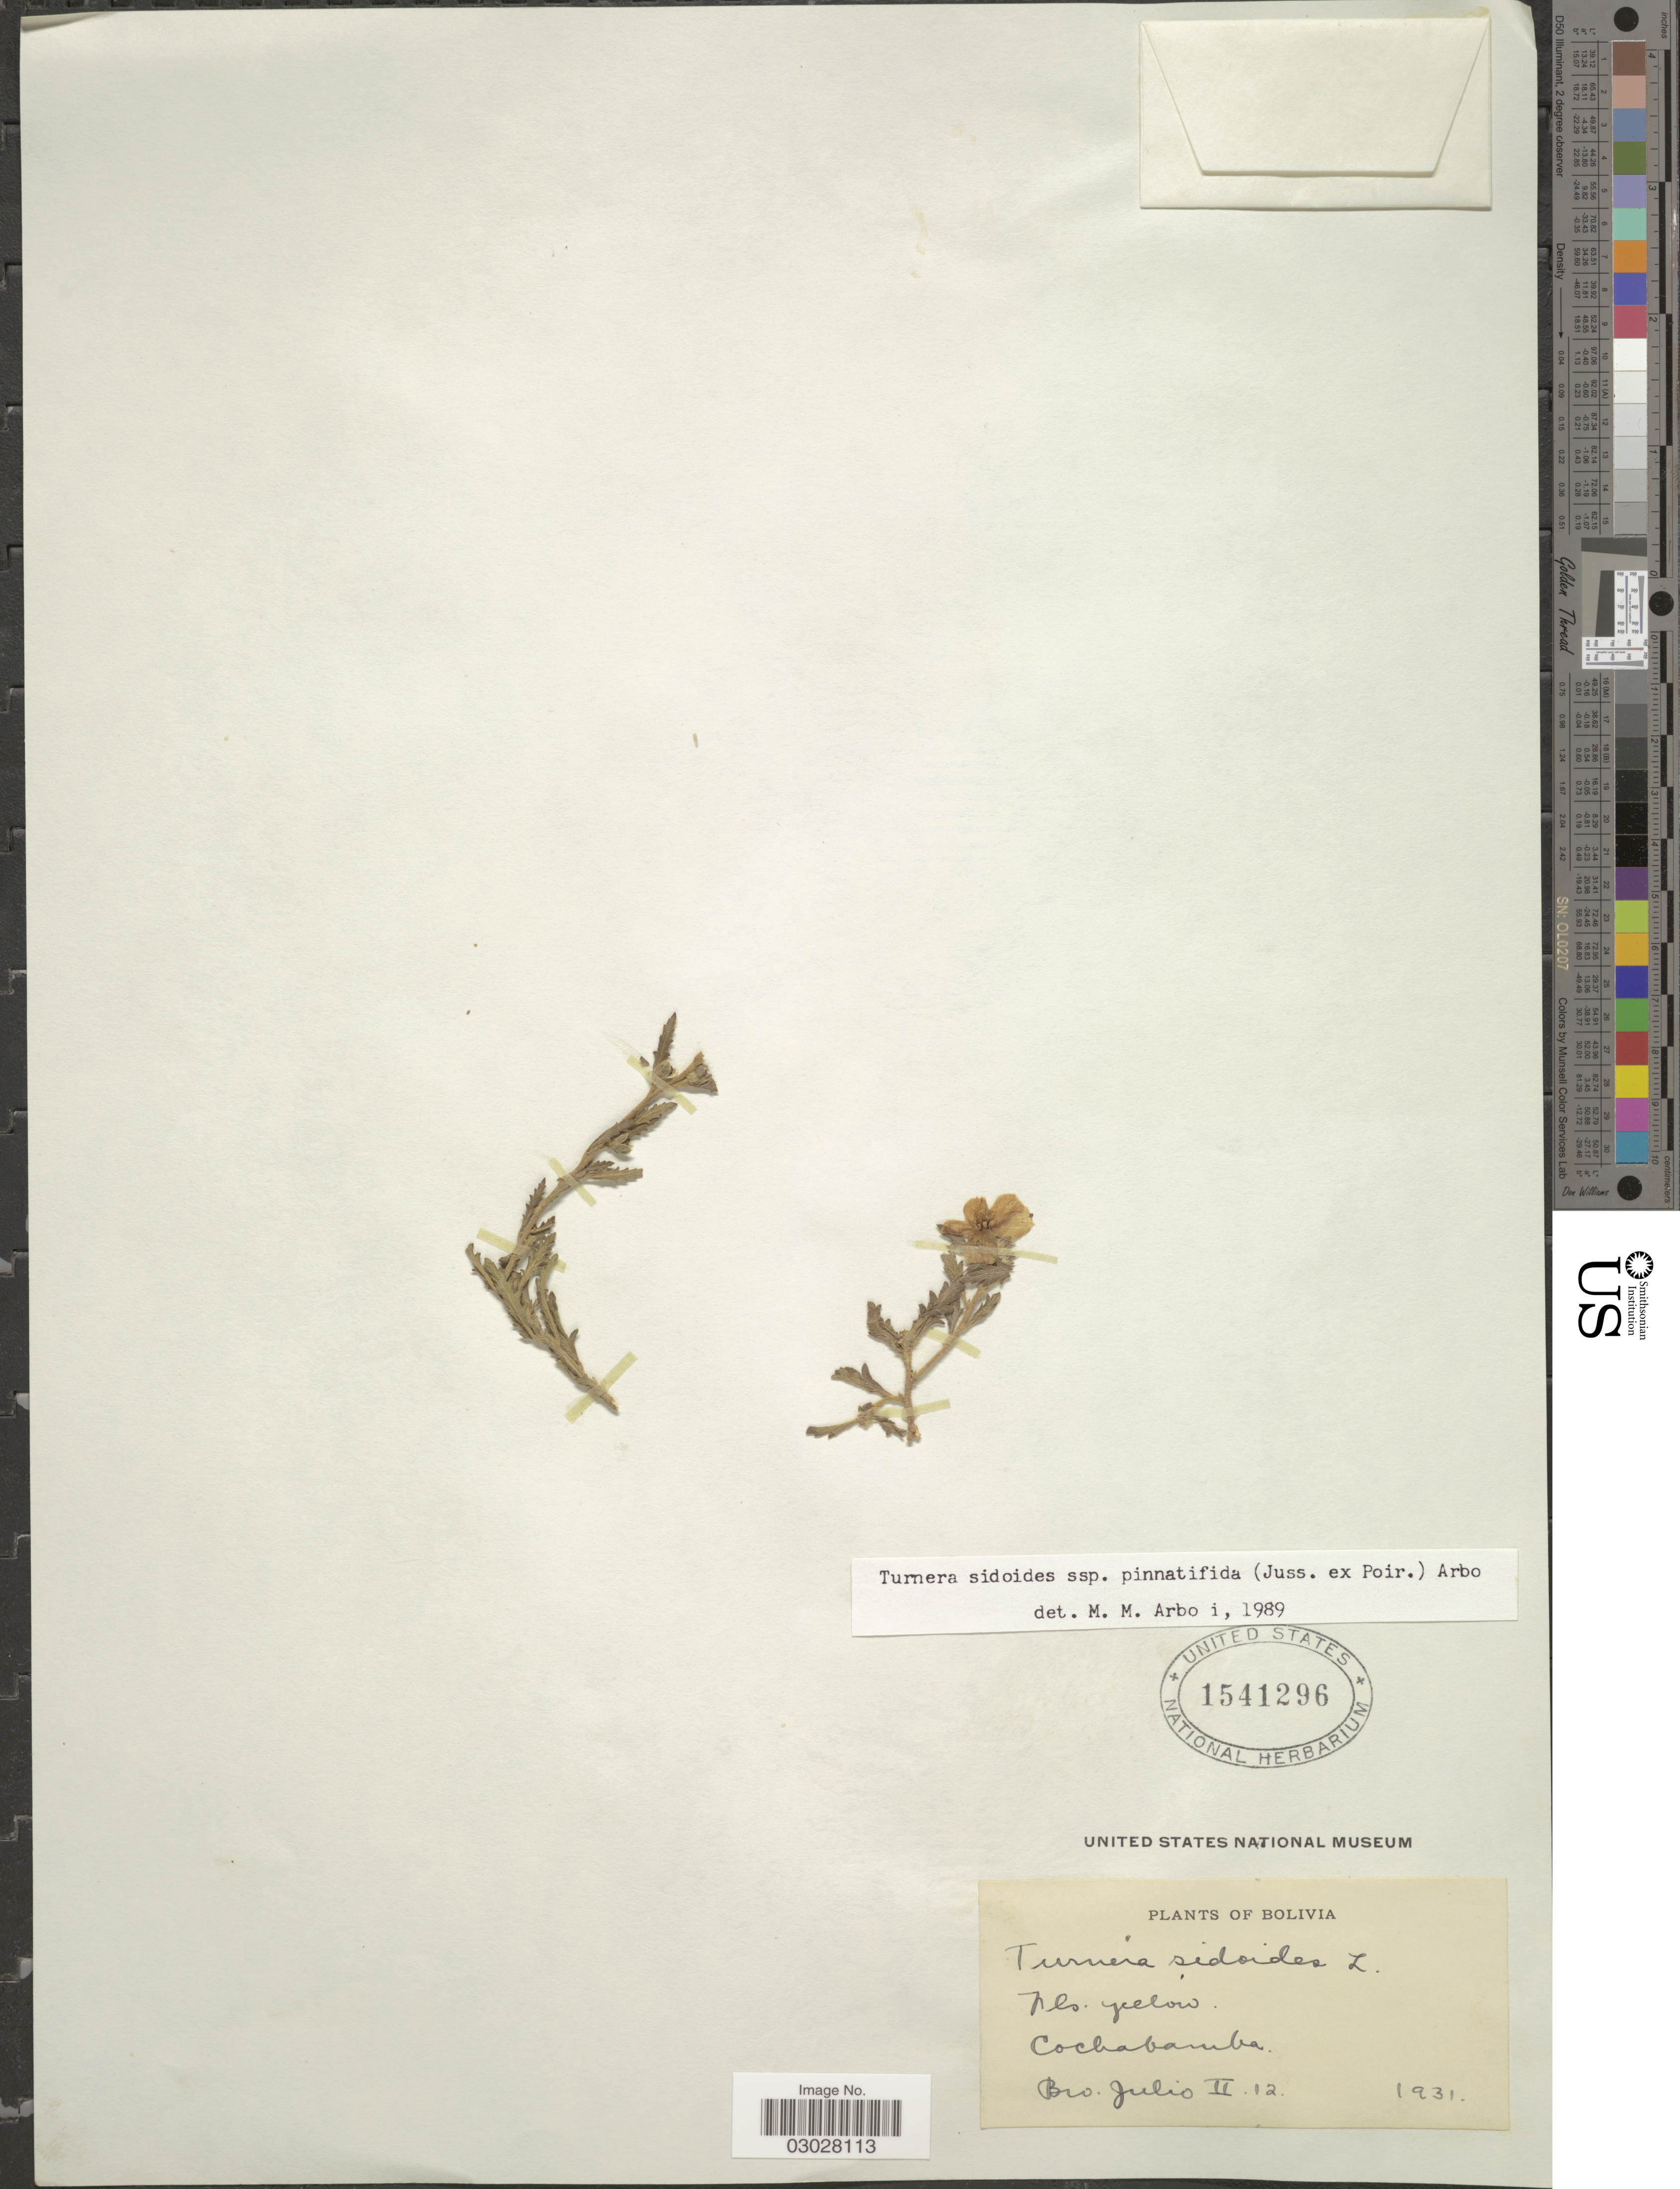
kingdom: Plantae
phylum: Tracheophyta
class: Magnoliopsida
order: Malpighiales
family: Turneraceae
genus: Turnera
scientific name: Turnera sidoides subsp. pinnatifida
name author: (Juss. ex Poir.) Arbo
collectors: Bro. Julio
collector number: II12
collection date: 1931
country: Bolivia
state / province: Cochabamba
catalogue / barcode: US 1541296